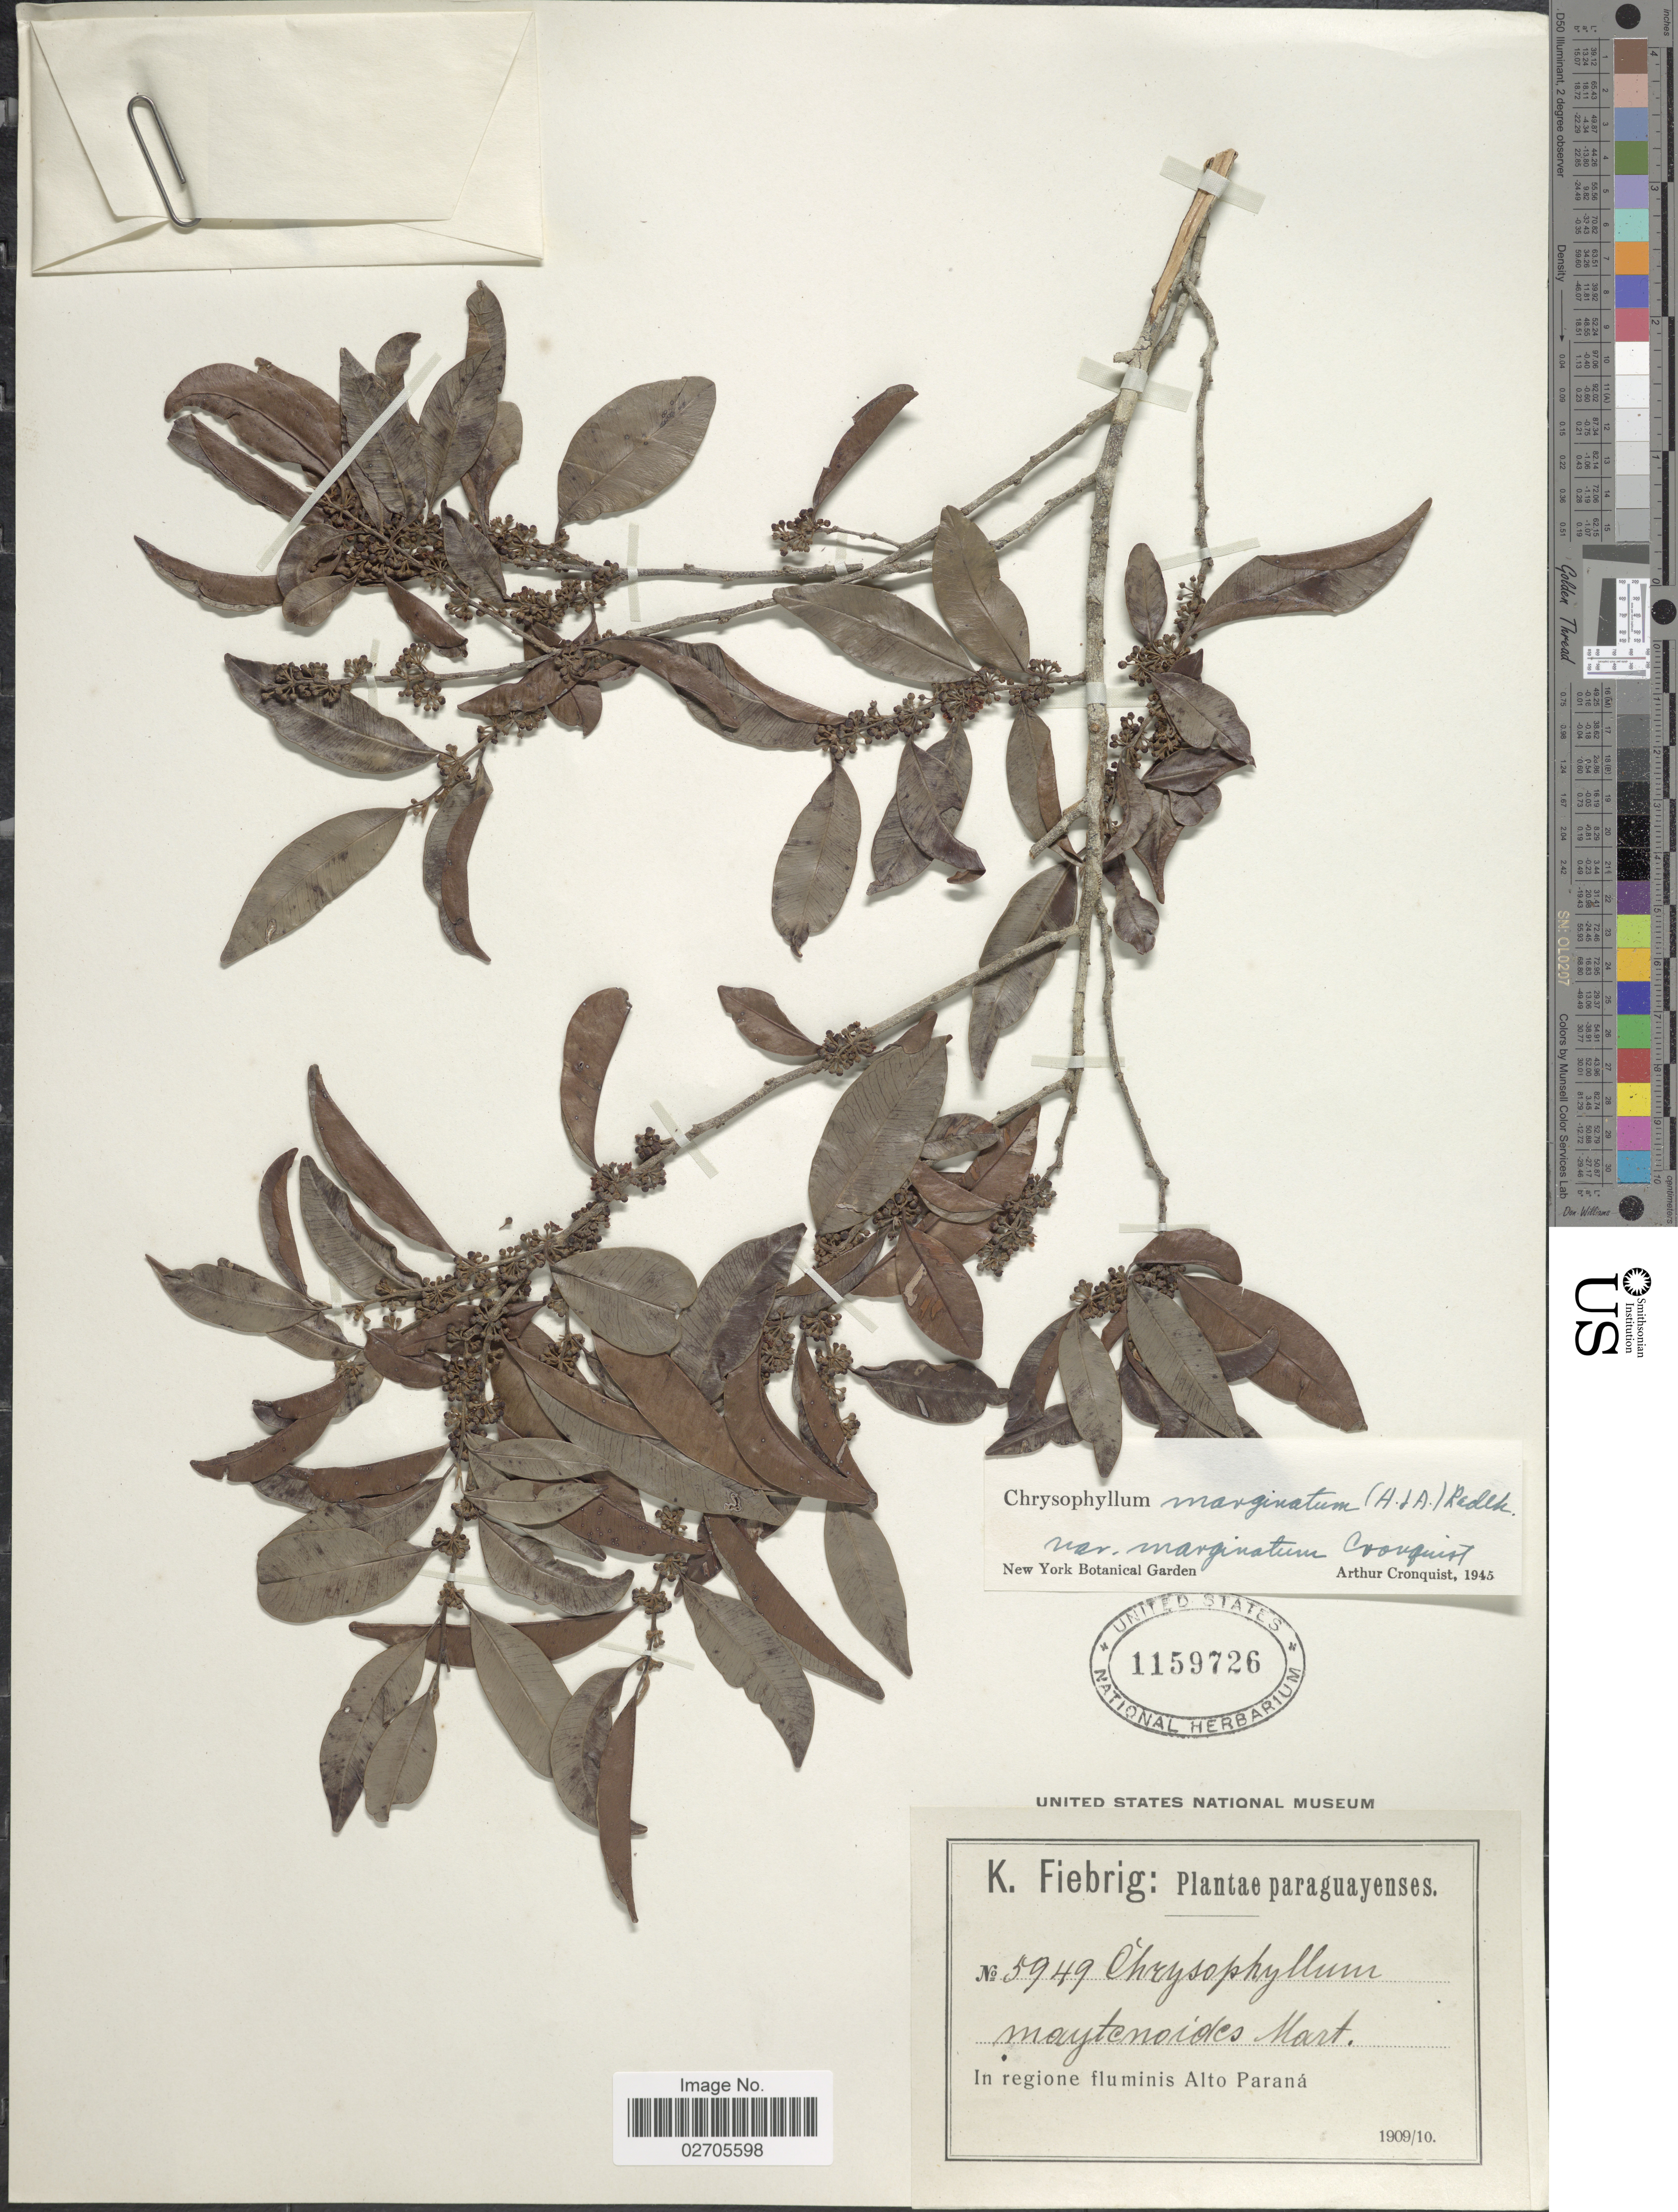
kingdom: Plantae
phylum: Tracheophyta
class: Magnoliopsida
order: Ericales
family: Sapotaceae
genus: Chrysophyllum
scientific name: Chrysophyllum marginatum subsp. marginatum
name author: (Hook. & Arn.) Radlk.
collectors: K. Fiebrig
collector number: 5949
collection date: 1909/1910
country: Paraguay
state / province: Alto Parana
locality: In regione fluminis Alto Paraná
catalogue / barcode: US 1159726